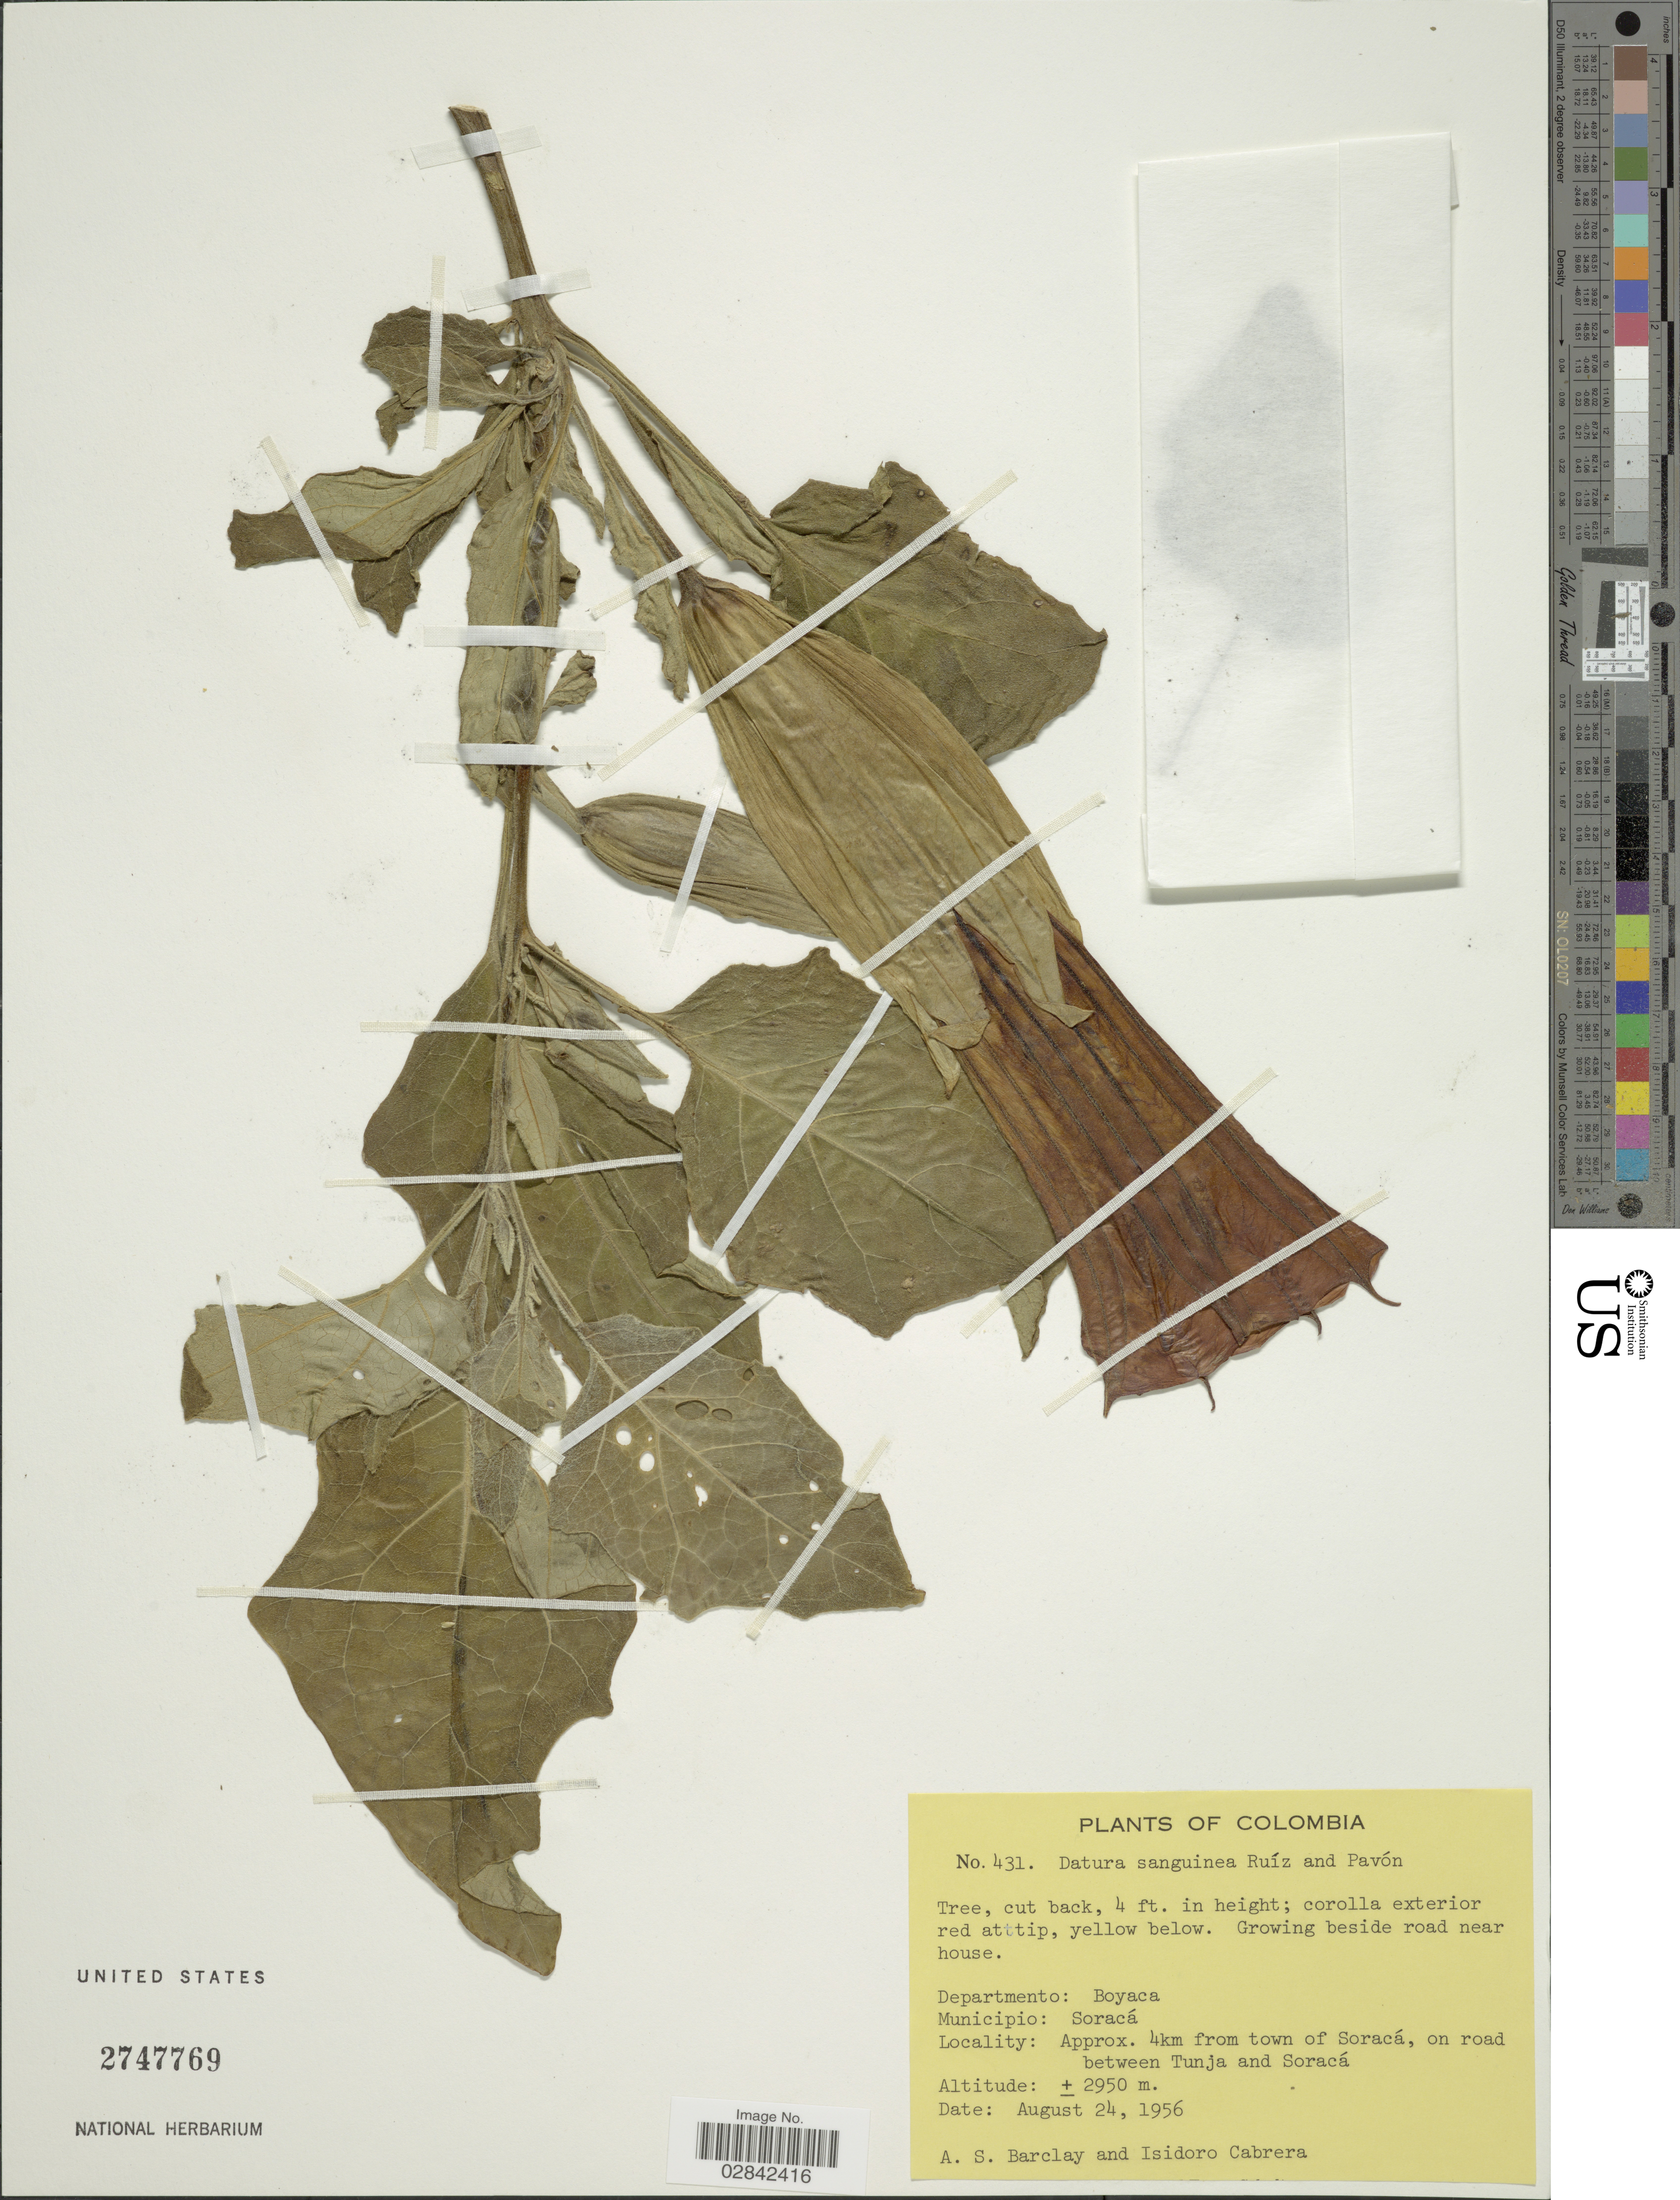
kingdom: Plantae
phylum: Tracheophyta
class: Magnoliopsida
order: Solanales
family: Solanaceae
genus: Brugmansia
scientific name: Brugmansia sanguinea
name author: (Ruiz & Pav.) D. Don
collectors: A. S. Barclay & I. Cabrera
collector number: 431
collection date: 1956-08-24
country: Colombia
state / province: Boyacá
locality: Departmento: Boyaca, Municipio: Soracá, Approx. 4km from town of Soracá, on road between Tunja and Soracá.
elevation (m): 2950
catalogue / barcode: US 2747769